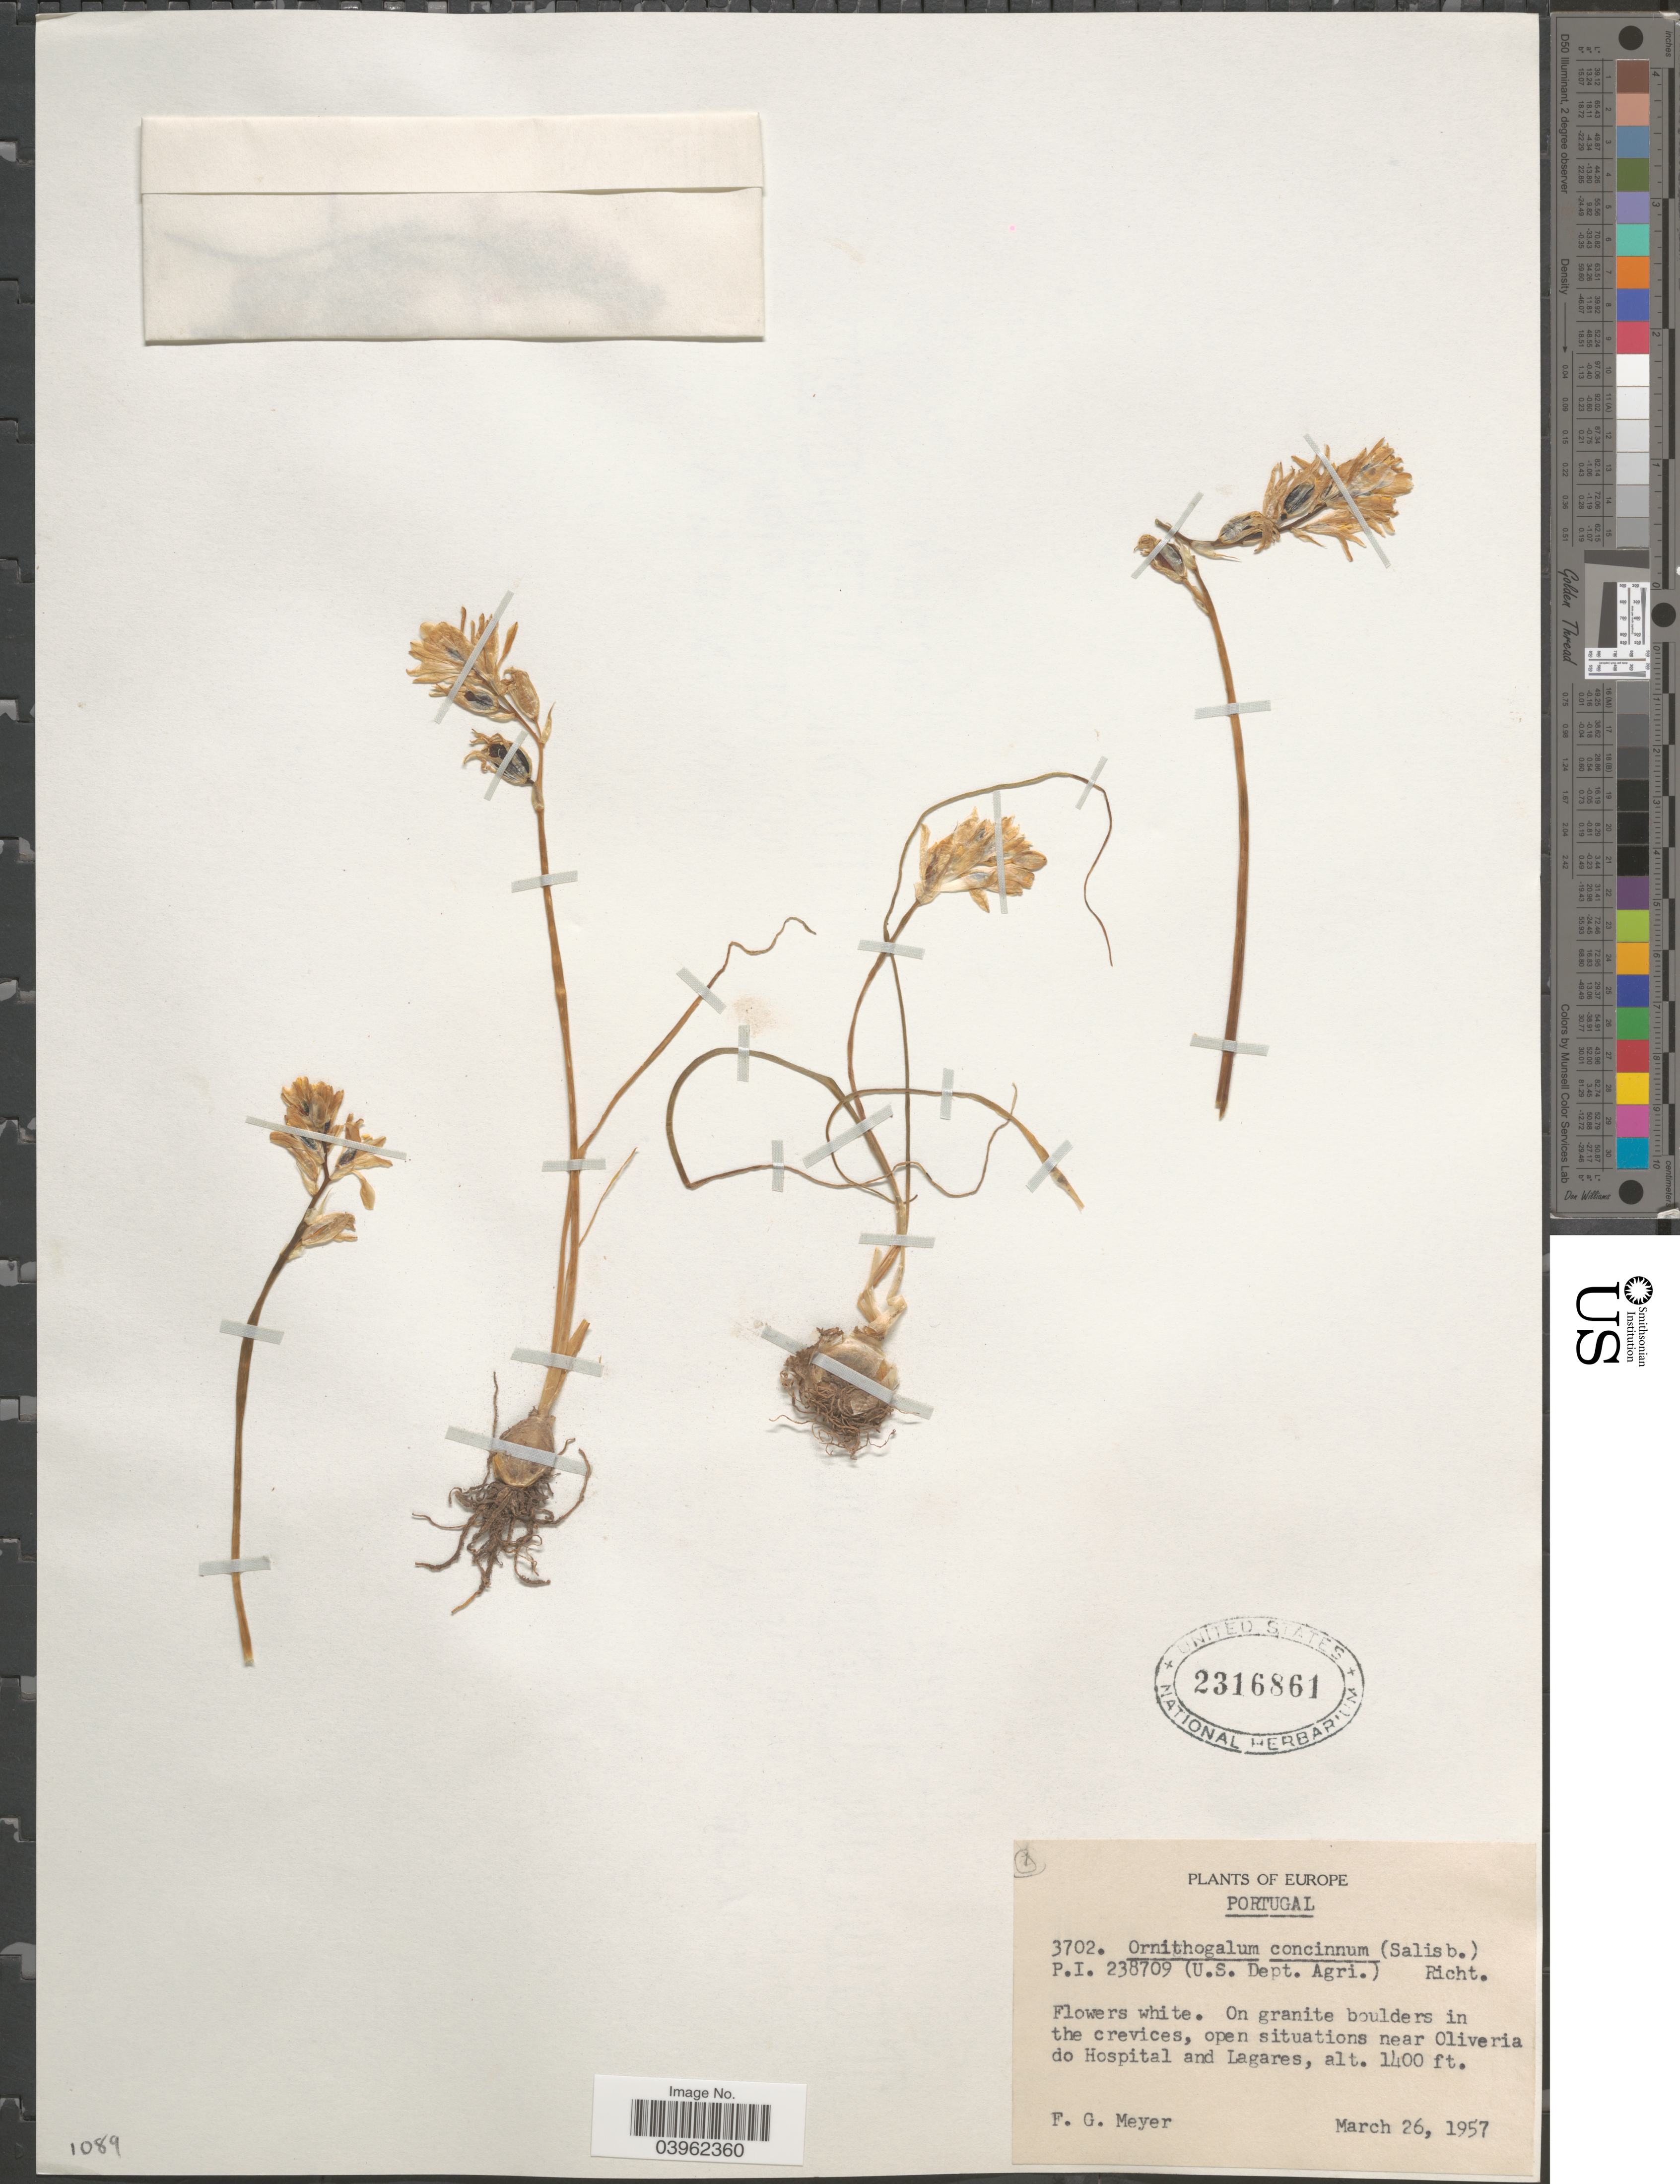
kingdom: Plantae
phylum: Tracheophyta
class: Liliopsida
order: Asparagales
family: Asparagaceae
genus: Ornithogalum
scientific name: Ornithogalum concinnum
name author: Salisb.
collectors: F. G. Meyer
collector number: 3702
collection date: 1957-03-26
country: Portugal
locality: On granite boulders in the crevices, open situations near Oliveria do Hospital and Lagares.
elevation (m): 427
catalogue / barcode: US 2316861